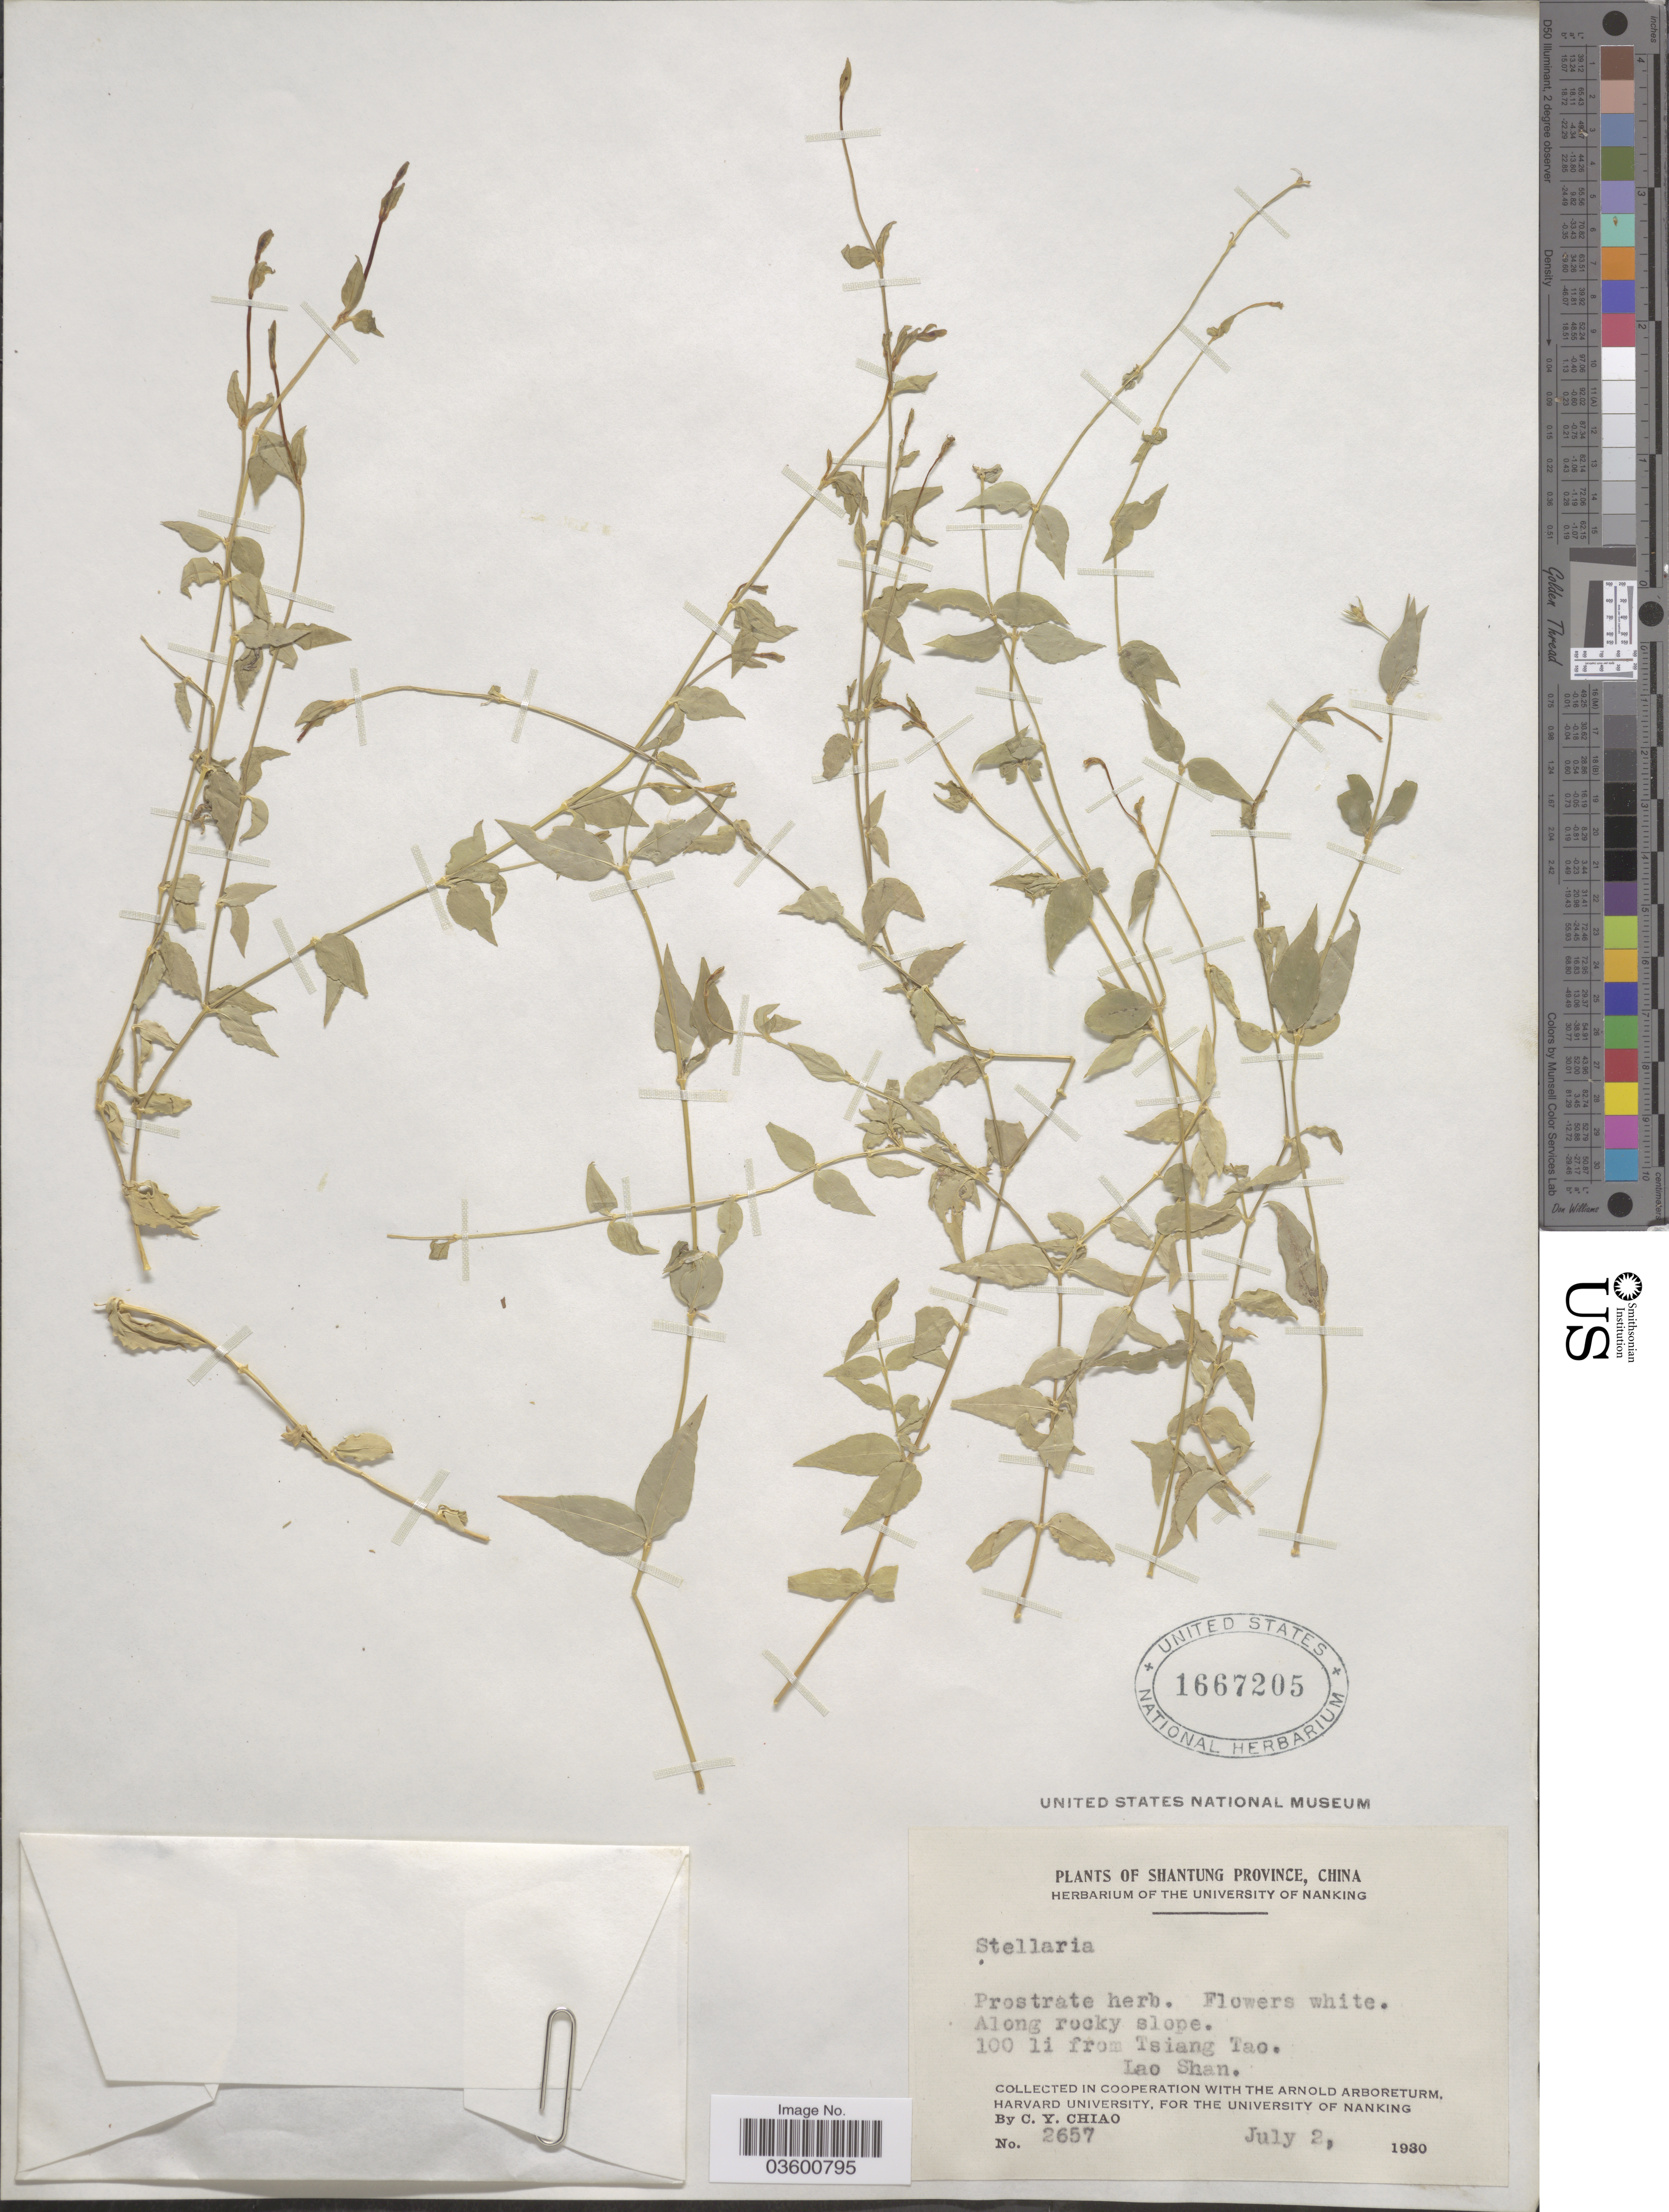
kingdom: Plantae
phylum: Tracheophyta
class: Magnoliopsida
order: Caryophyllales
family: Caryophyllaceae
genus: Stellaria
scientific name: Stellaria sp.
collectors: C. Y. Chiao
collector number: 2657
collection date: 1930-07-02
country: China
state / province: Shandong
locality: Shantung Province. 100 li from Tsiang Tao. Lao Shan.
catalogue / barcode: US 1667205